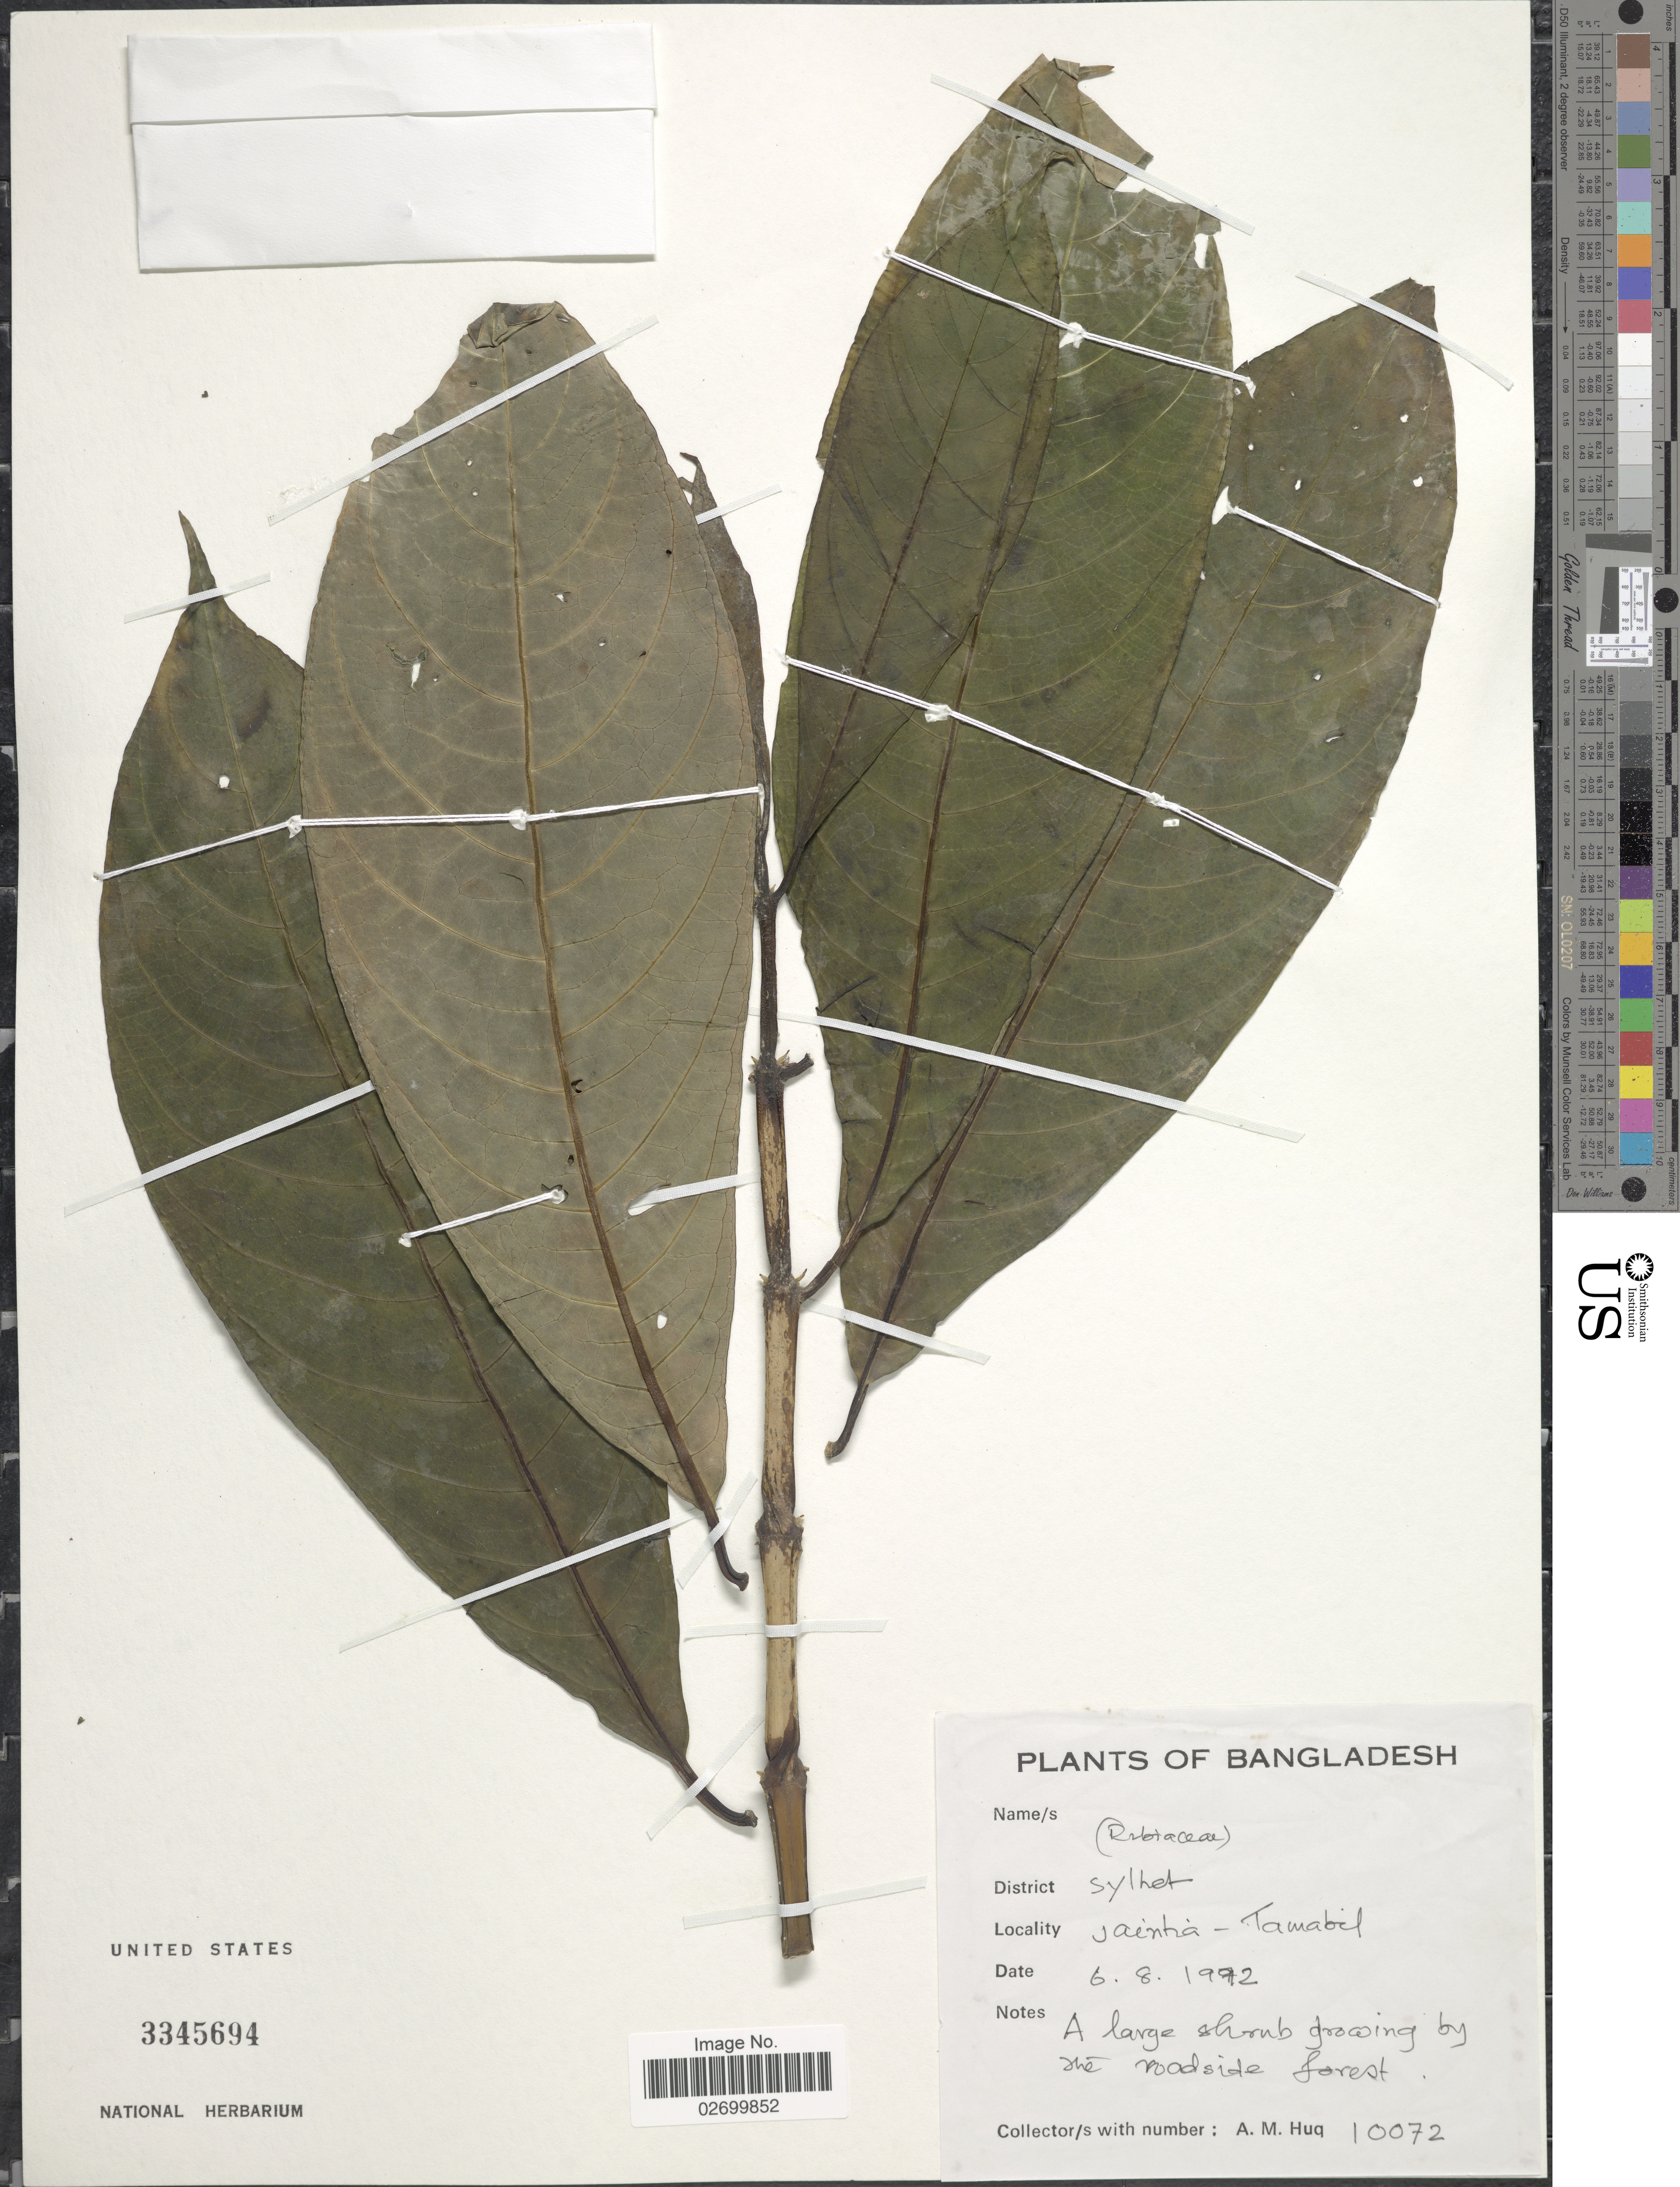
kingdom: Plantae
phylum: Tracheophyta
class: Magnoliopsida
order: Gentianales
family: Rubiaceae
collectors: A. M. Huq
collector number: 10072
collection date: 1972-08-06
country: Bangladesh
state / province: Sylhet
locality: Jaintia - Tamabil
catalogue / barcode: US 3345694